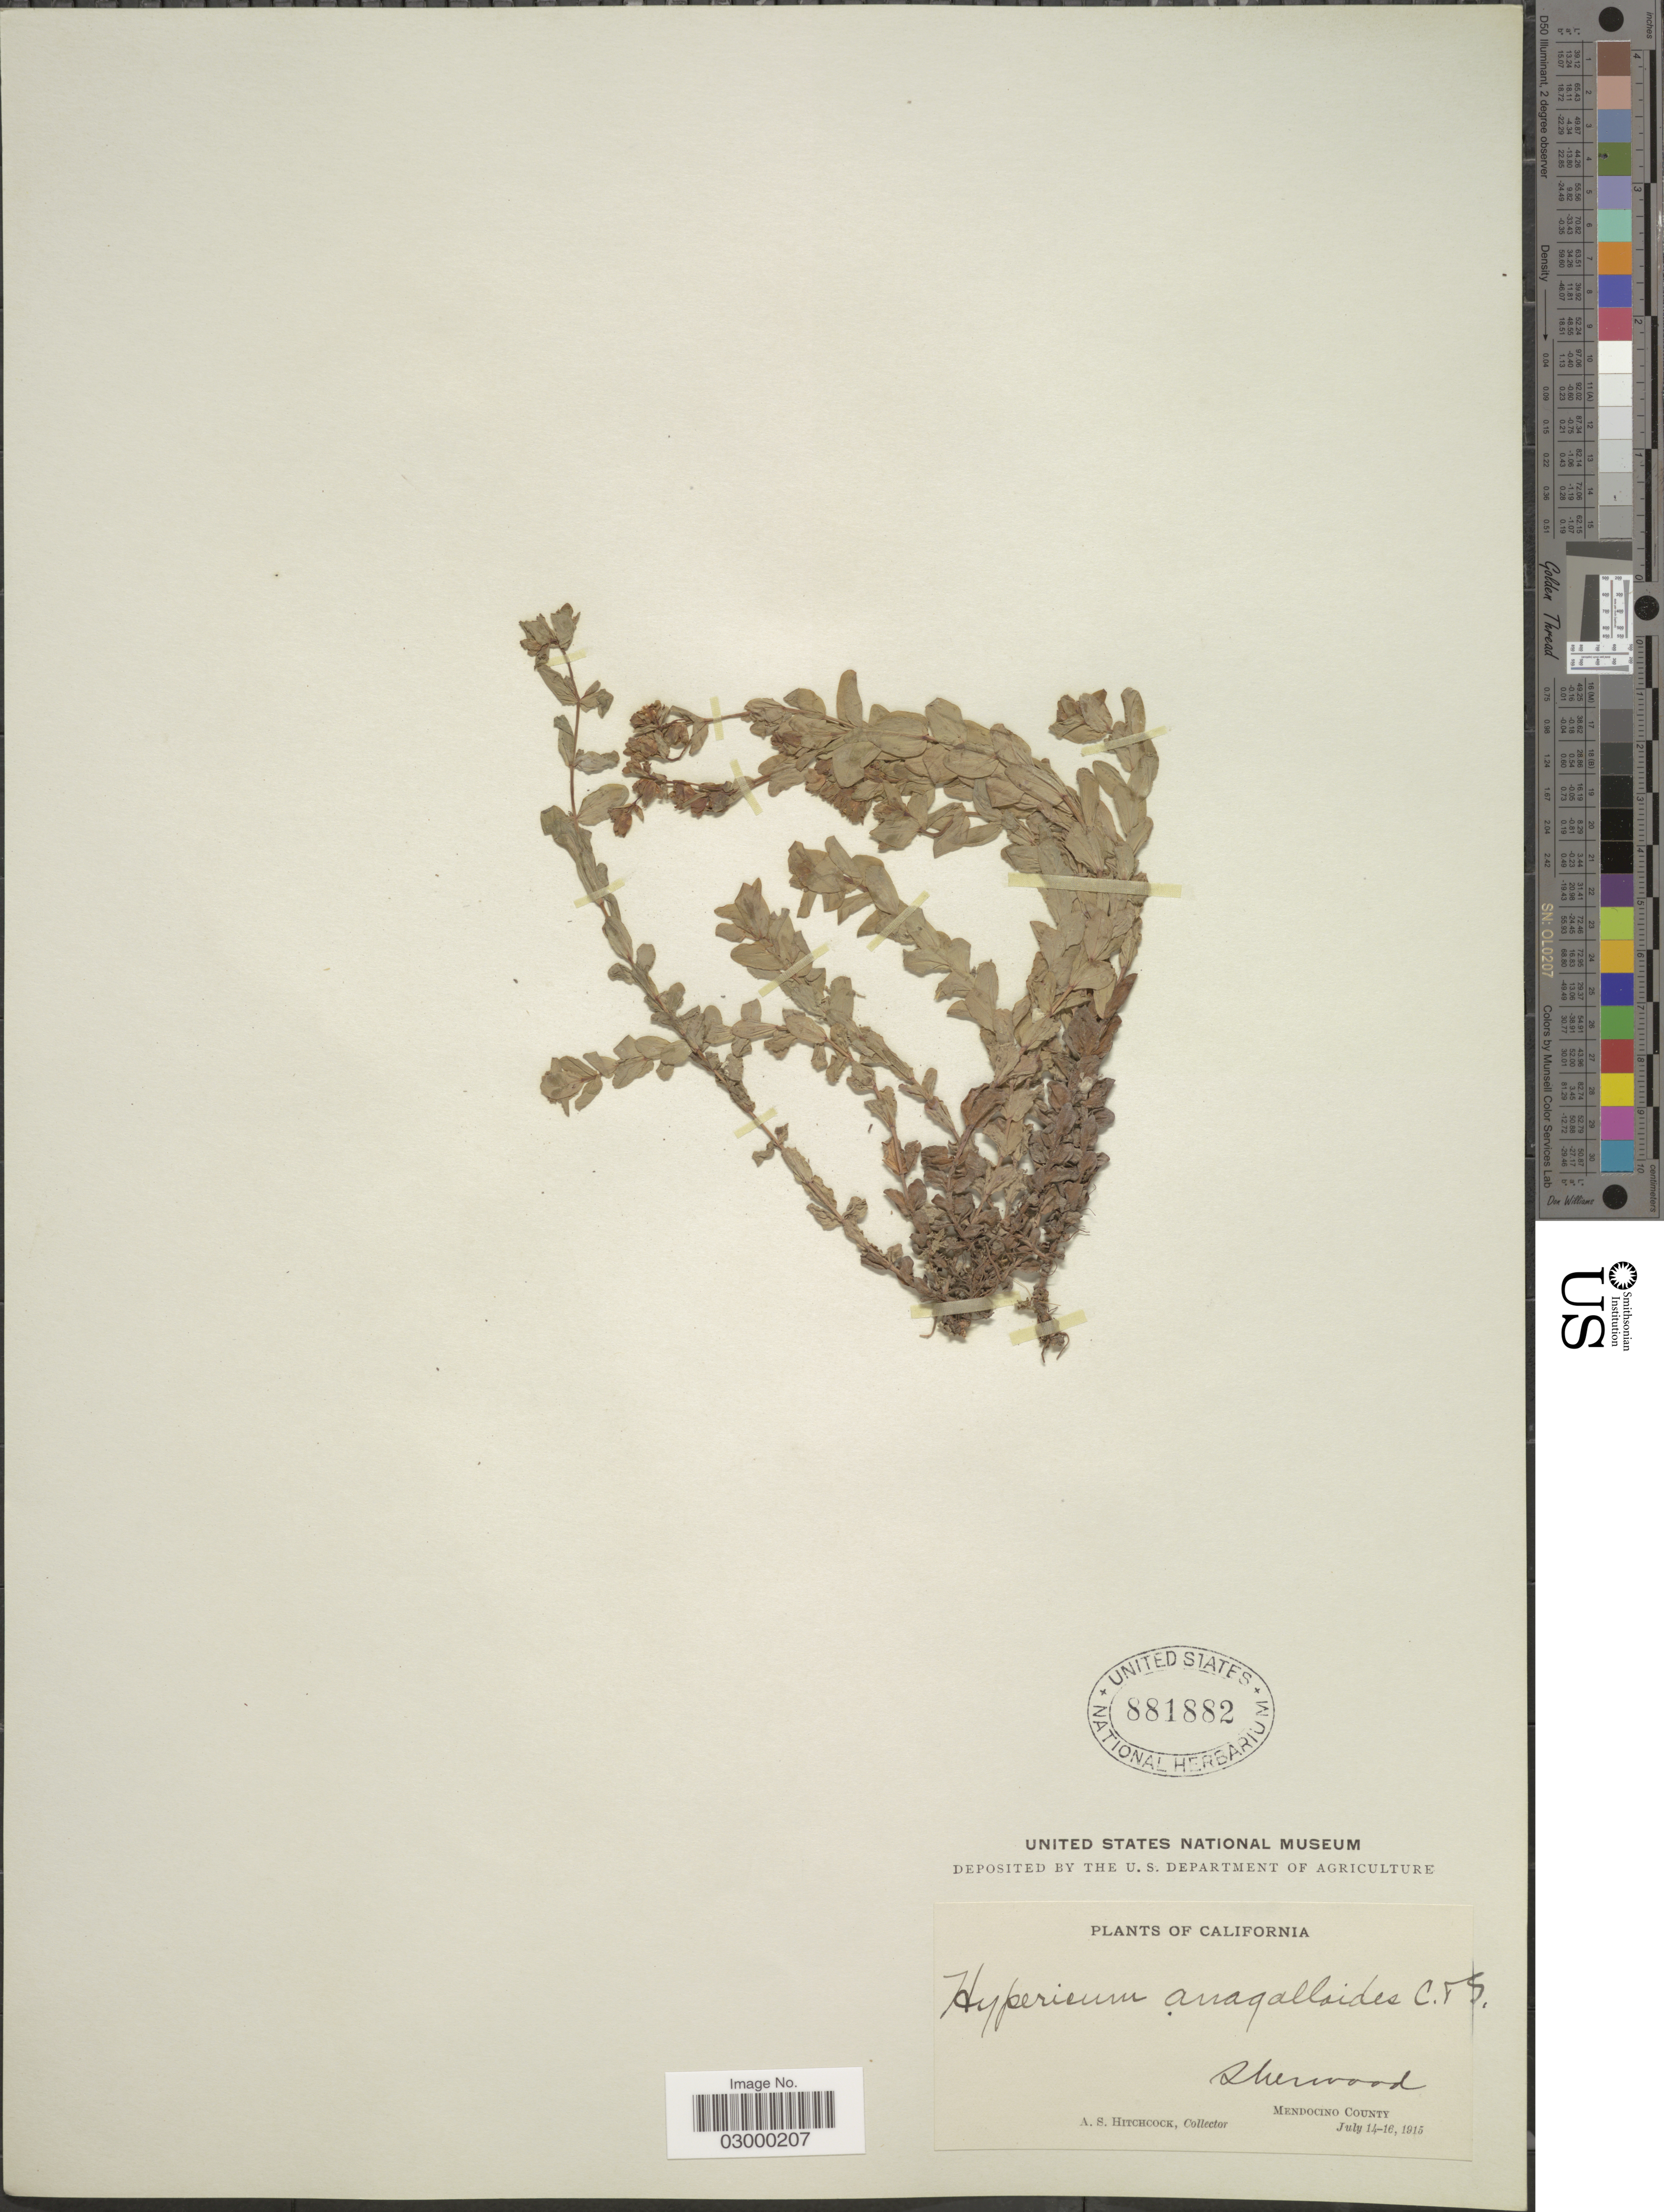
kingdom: Plantae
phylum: Tracheophyta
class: Magnoliopsida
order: Malpighiales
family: Hypericaceae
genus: Hypericum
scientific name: Hypericum anagalloides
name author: Cham. & Schltdl.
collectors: A. S. Hitchcock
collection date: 1915-07-14/1915-07-16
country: United States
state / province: California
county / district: Mendocino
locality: Sherwood, Mendocino County.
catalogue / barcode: US 881882